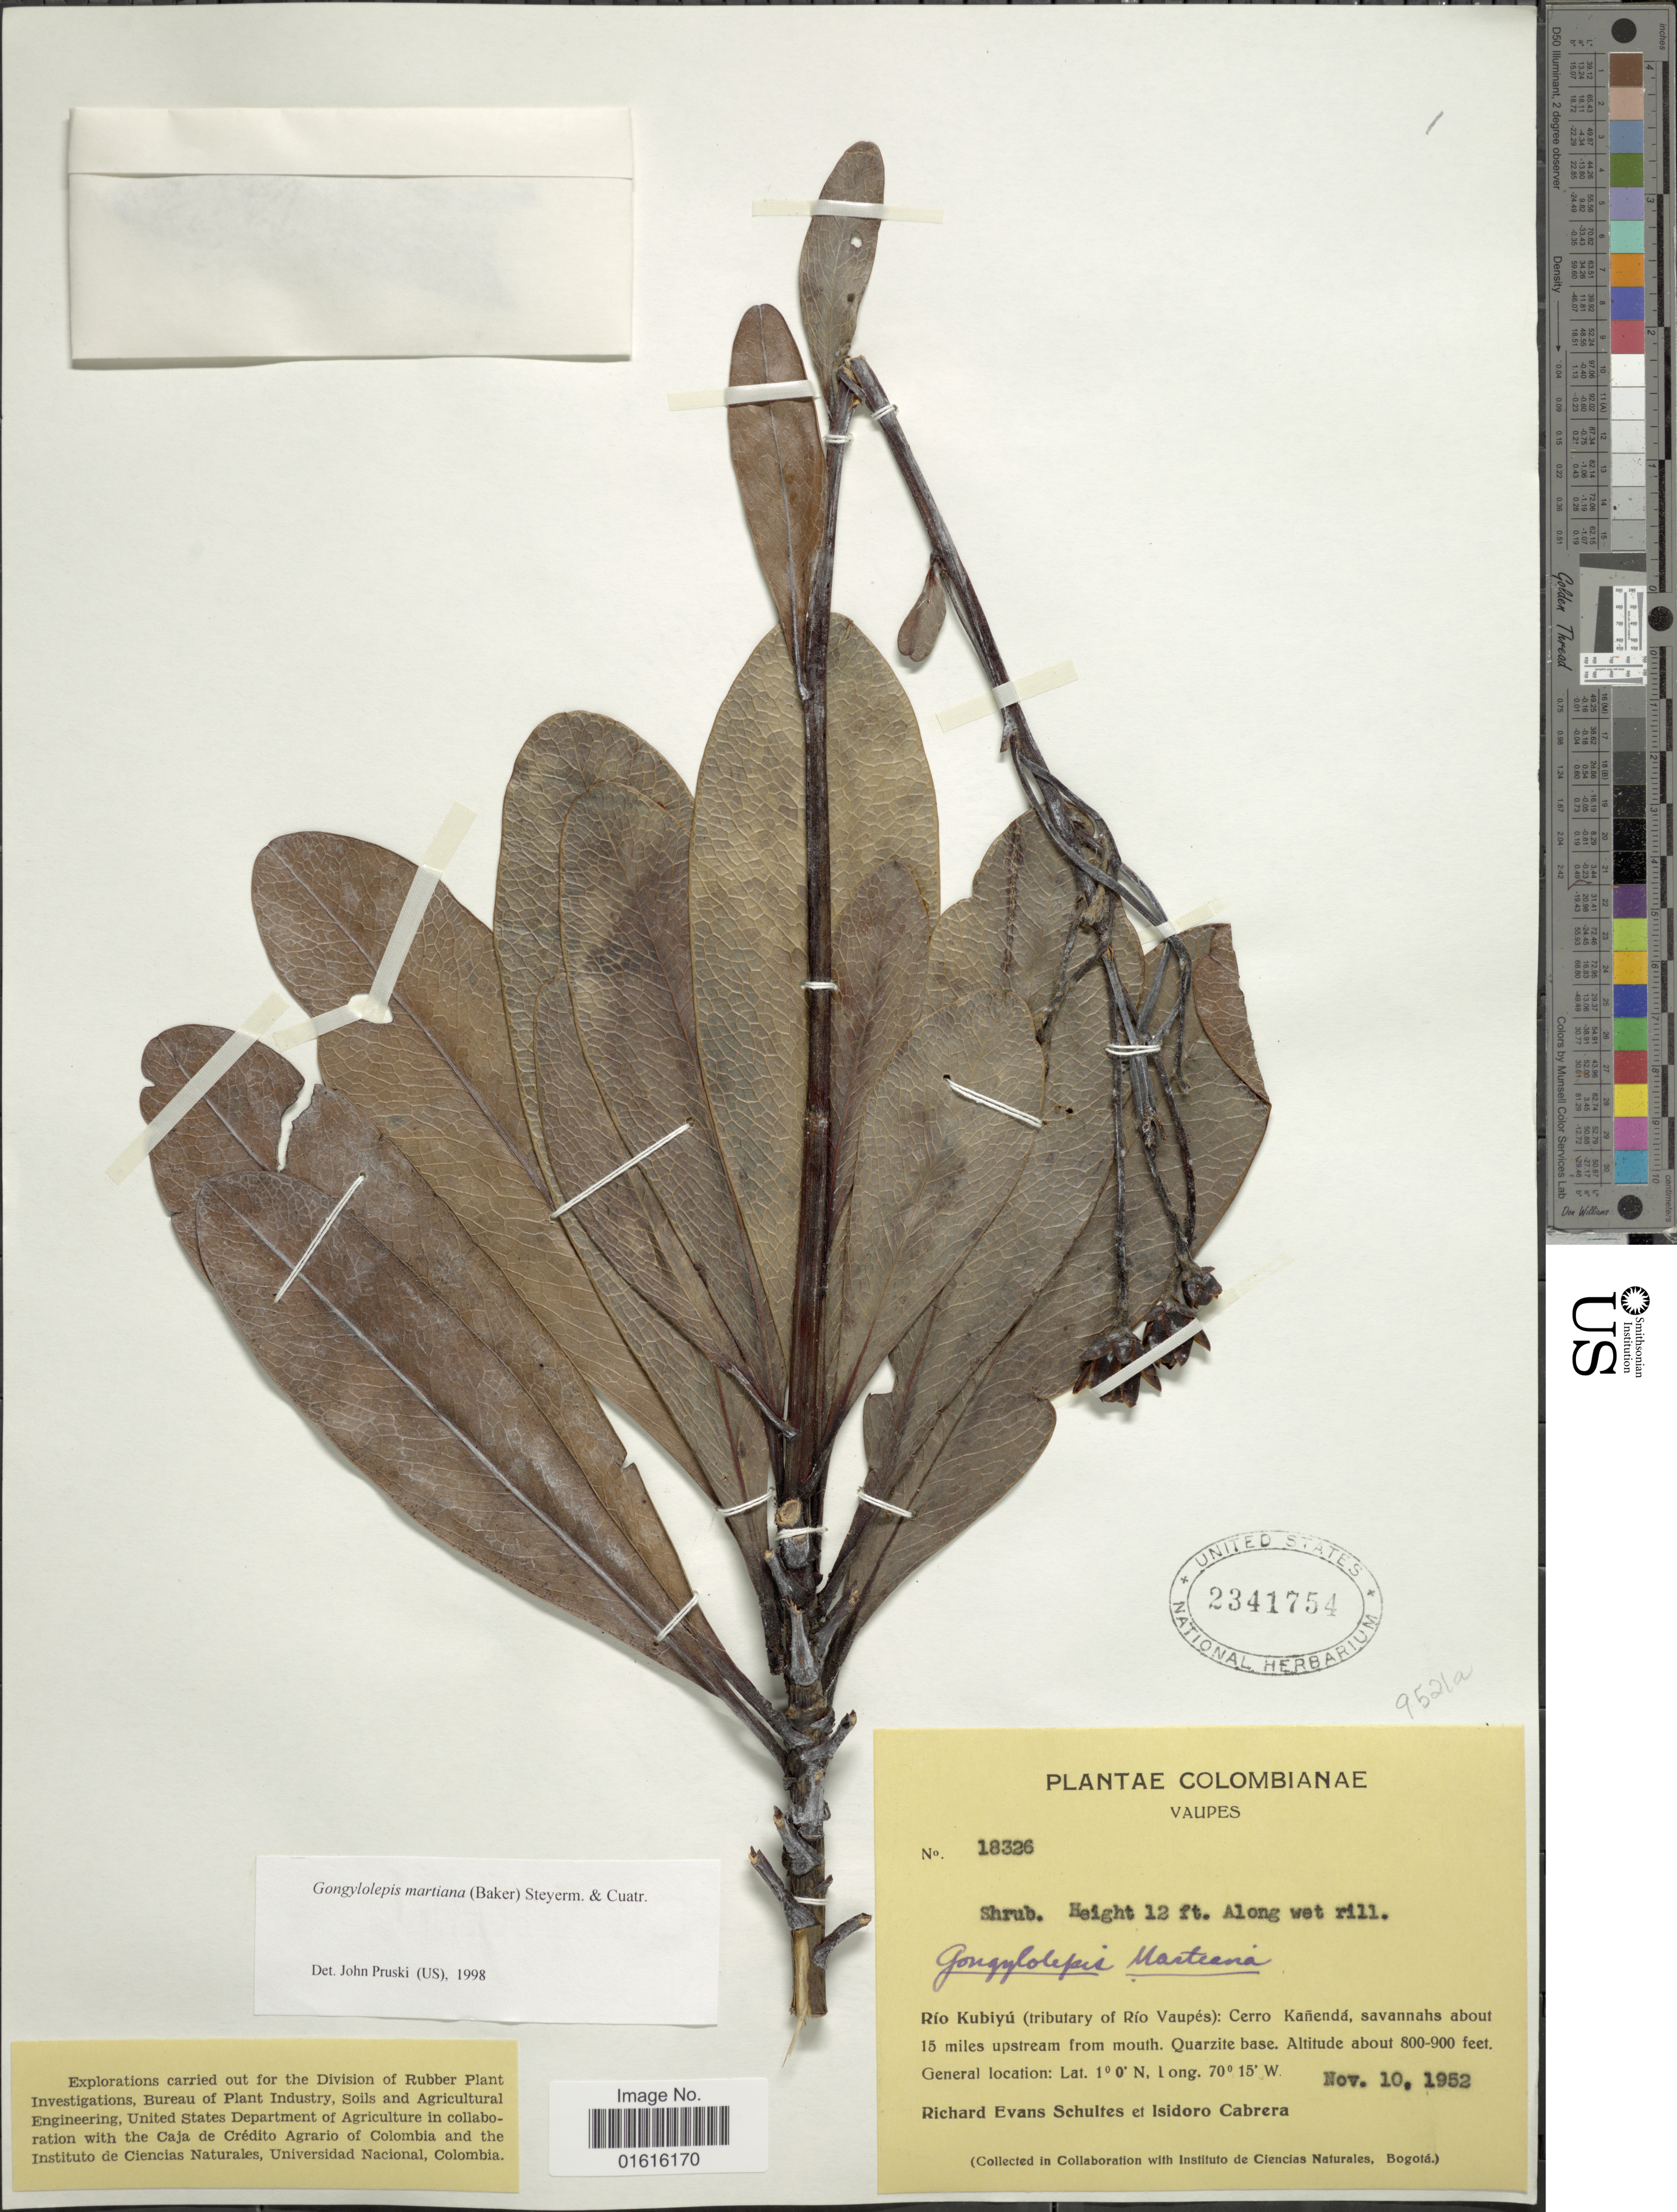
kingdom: Plantae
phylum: Tracheophyta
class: Magnoliopsida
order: Asterales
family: Asteraceae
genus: Gongylolepis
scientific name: Gongylolepis martiana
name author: (Baker) Steyerm. & Cuatrec.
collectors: R. E. Schultes & I. Cabrera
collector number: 18326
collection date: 1952-11-10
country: Colombia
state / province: Vaupés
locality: Rio Kubiyu (tributary of Rio Vaupes): Cerri Kanenda, savannahs about 15 miles upstream from mouth. Quarzite base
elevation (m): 244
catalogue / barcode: US 2341754